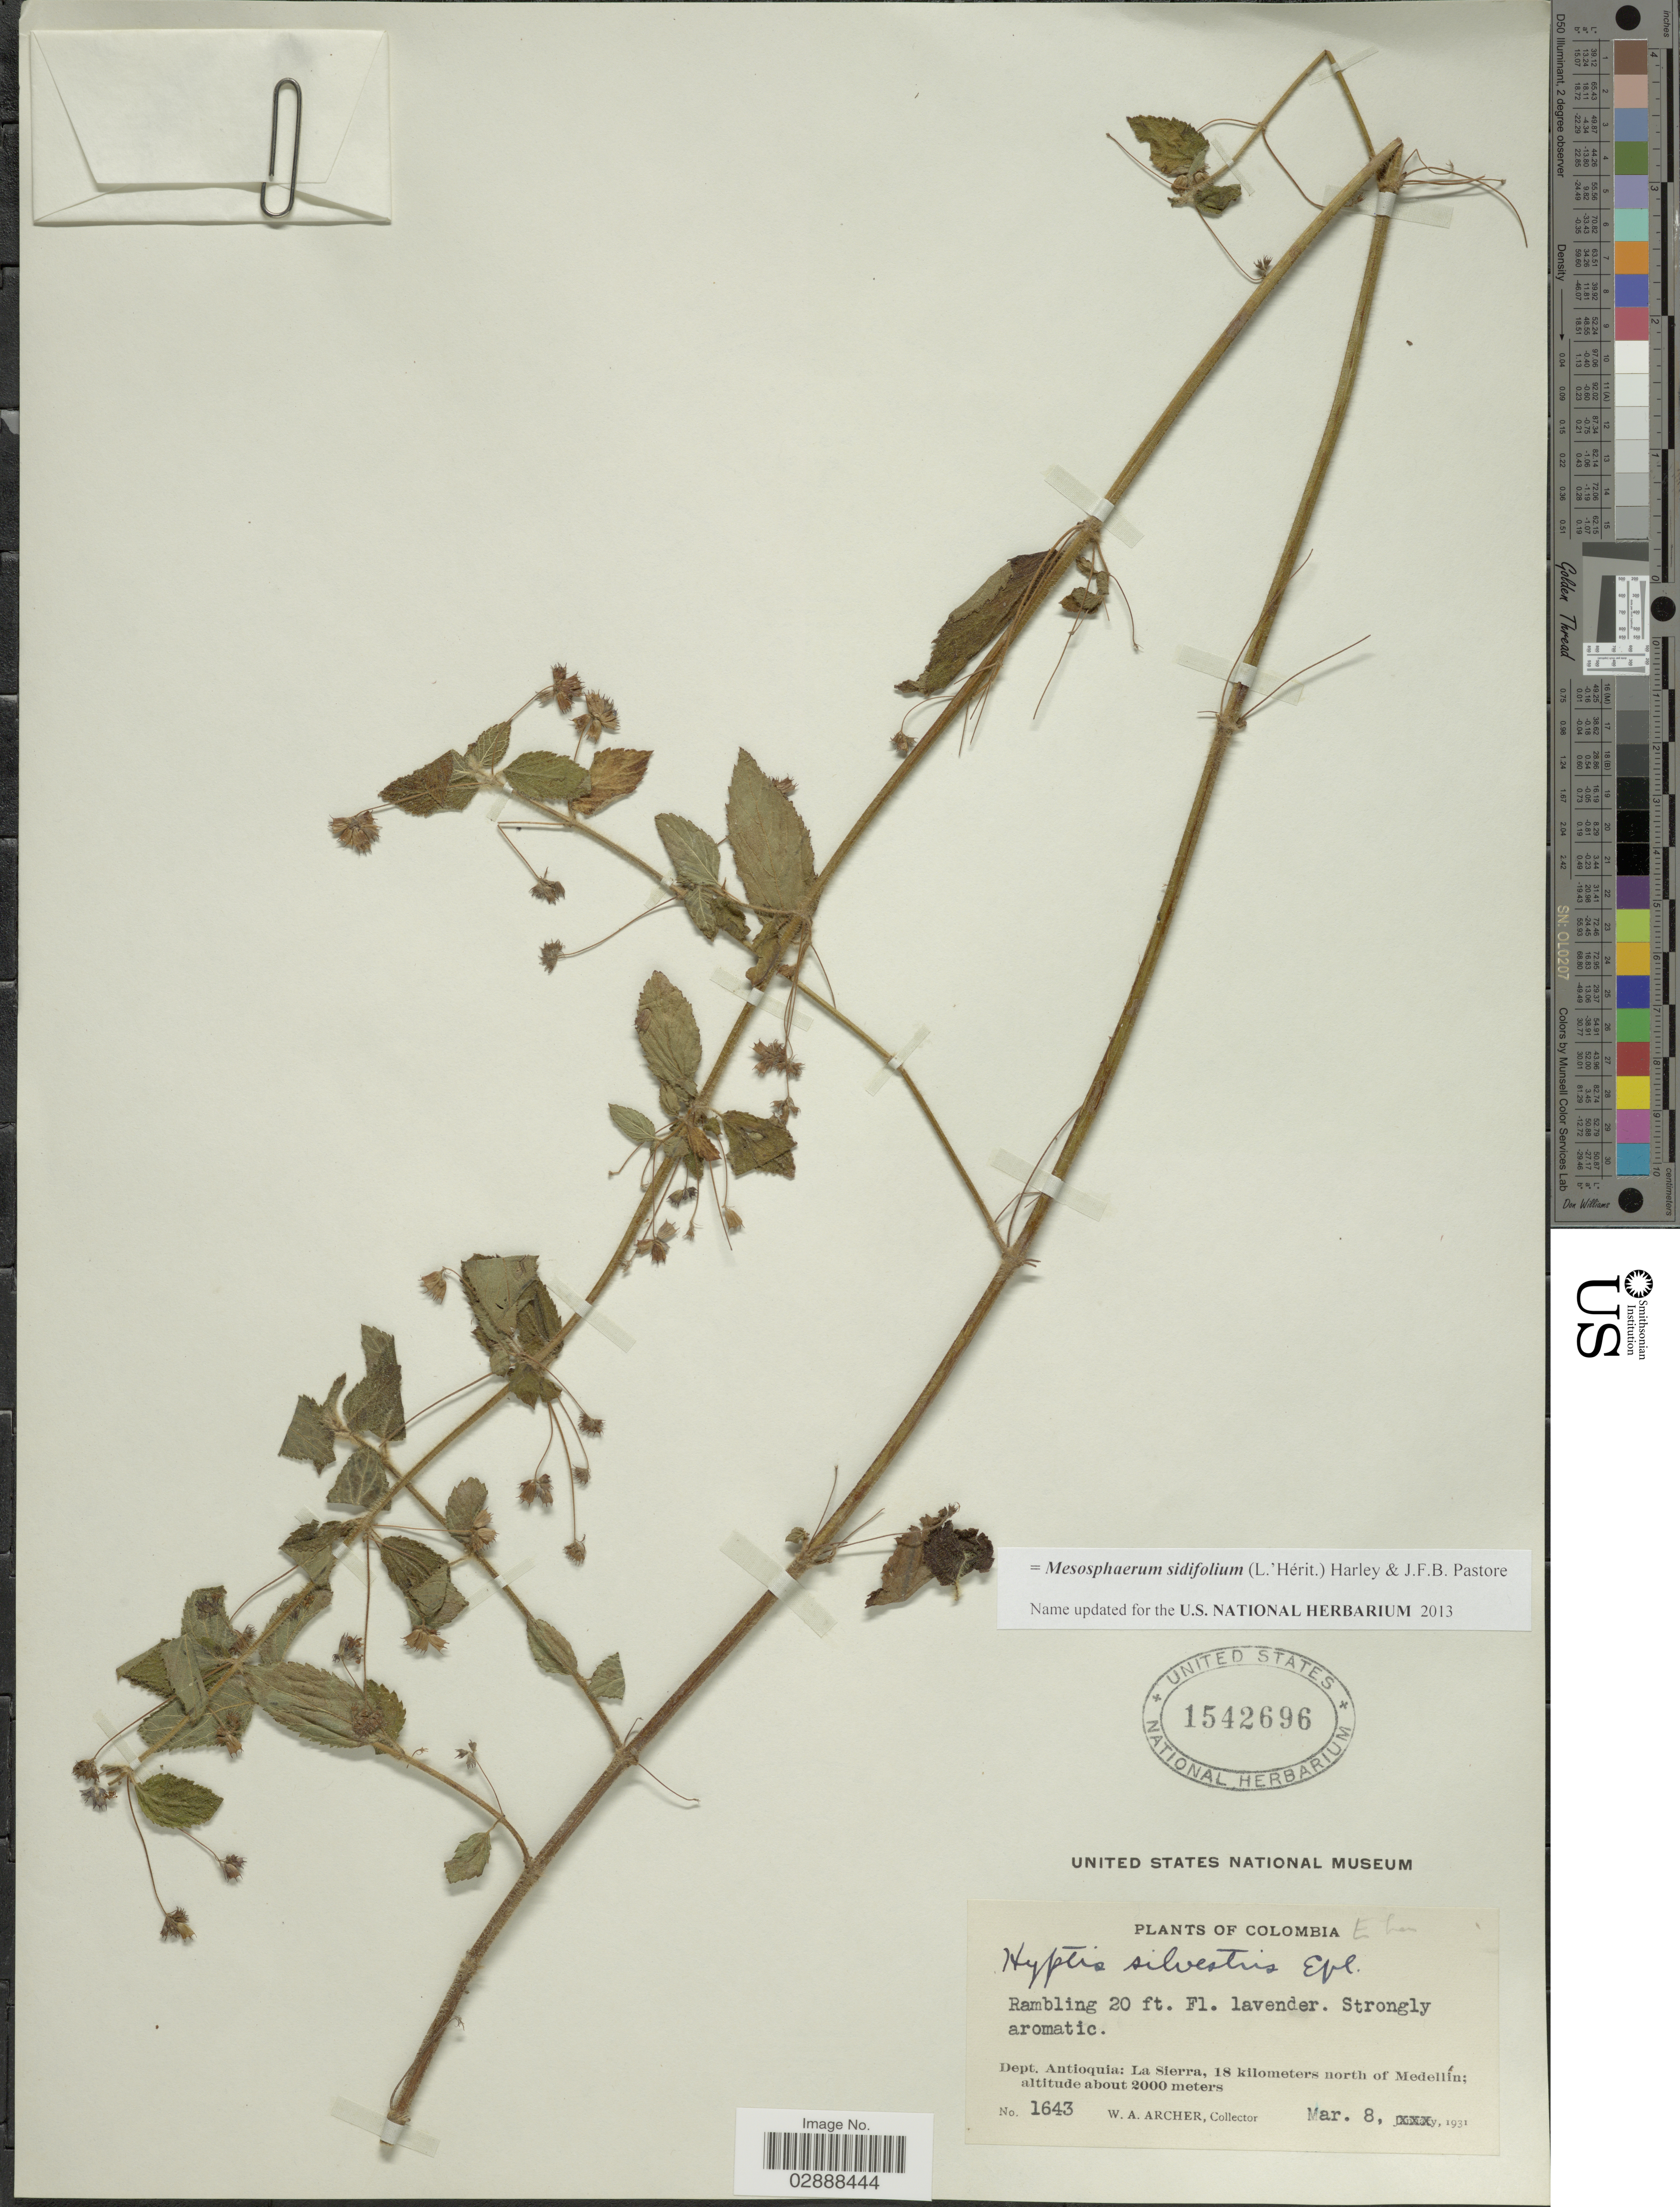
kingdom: Plantae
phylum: Tracheophyta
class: Magnoliopsida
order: Lamiales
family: Lamiaceae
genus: Mesosphaerum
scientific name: Mesosphaerum sidifolium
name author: (L'Hér.) Harley & J.F.B. Pastore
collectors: W. Archer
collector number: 1643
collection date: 1931-03-08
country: Colombia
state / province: Antioquia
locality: Dept. Antioquia: La Sierra, 18 kilometers north of Medellín.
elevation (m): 2000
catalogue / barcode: US 1542696